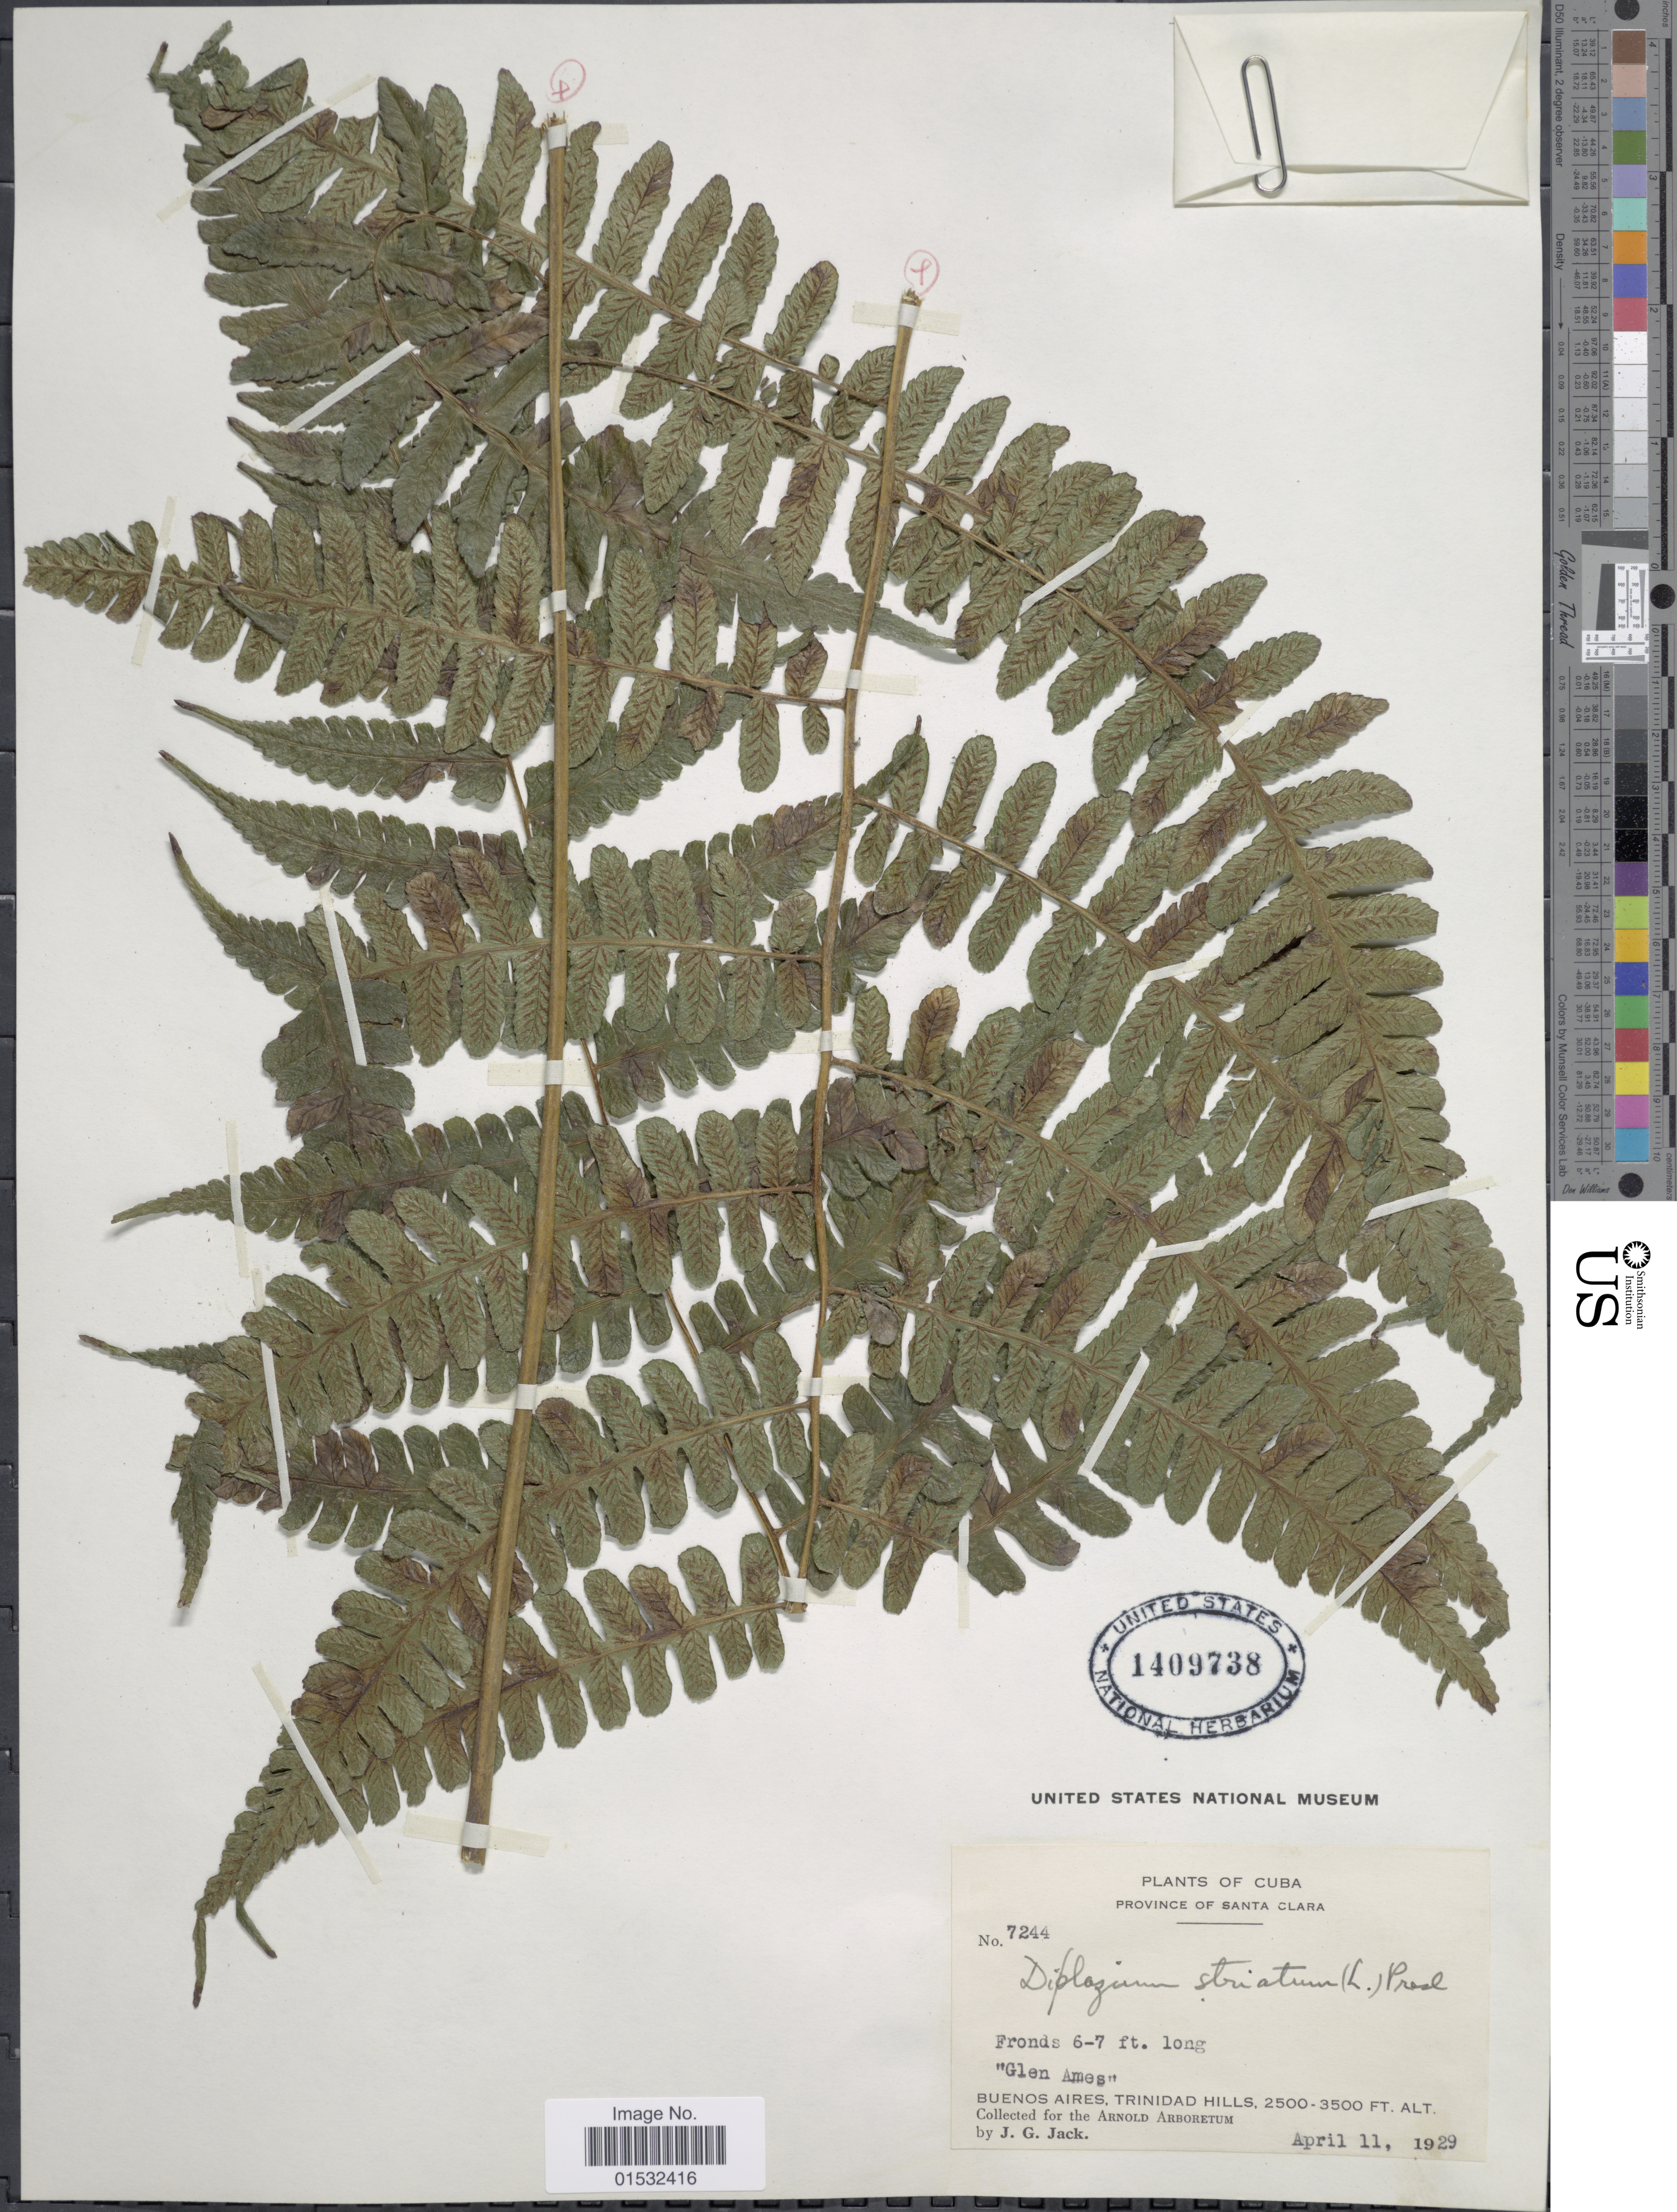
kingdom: Plantae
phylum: Tracheophyta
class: Polypodiopsida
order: Polypodiales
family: Athyriaceae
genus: Diplazium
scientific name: Diplazium striatum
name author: (L.) C. Presl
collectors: J. G. Jack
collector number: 7244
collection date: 1929-04-11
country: Cuba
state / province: Las Villas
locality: Province of Santa Clara. "Glen Ames". Buenos Aires, Trinidad Hills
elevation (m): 762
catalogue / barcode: US 1409738